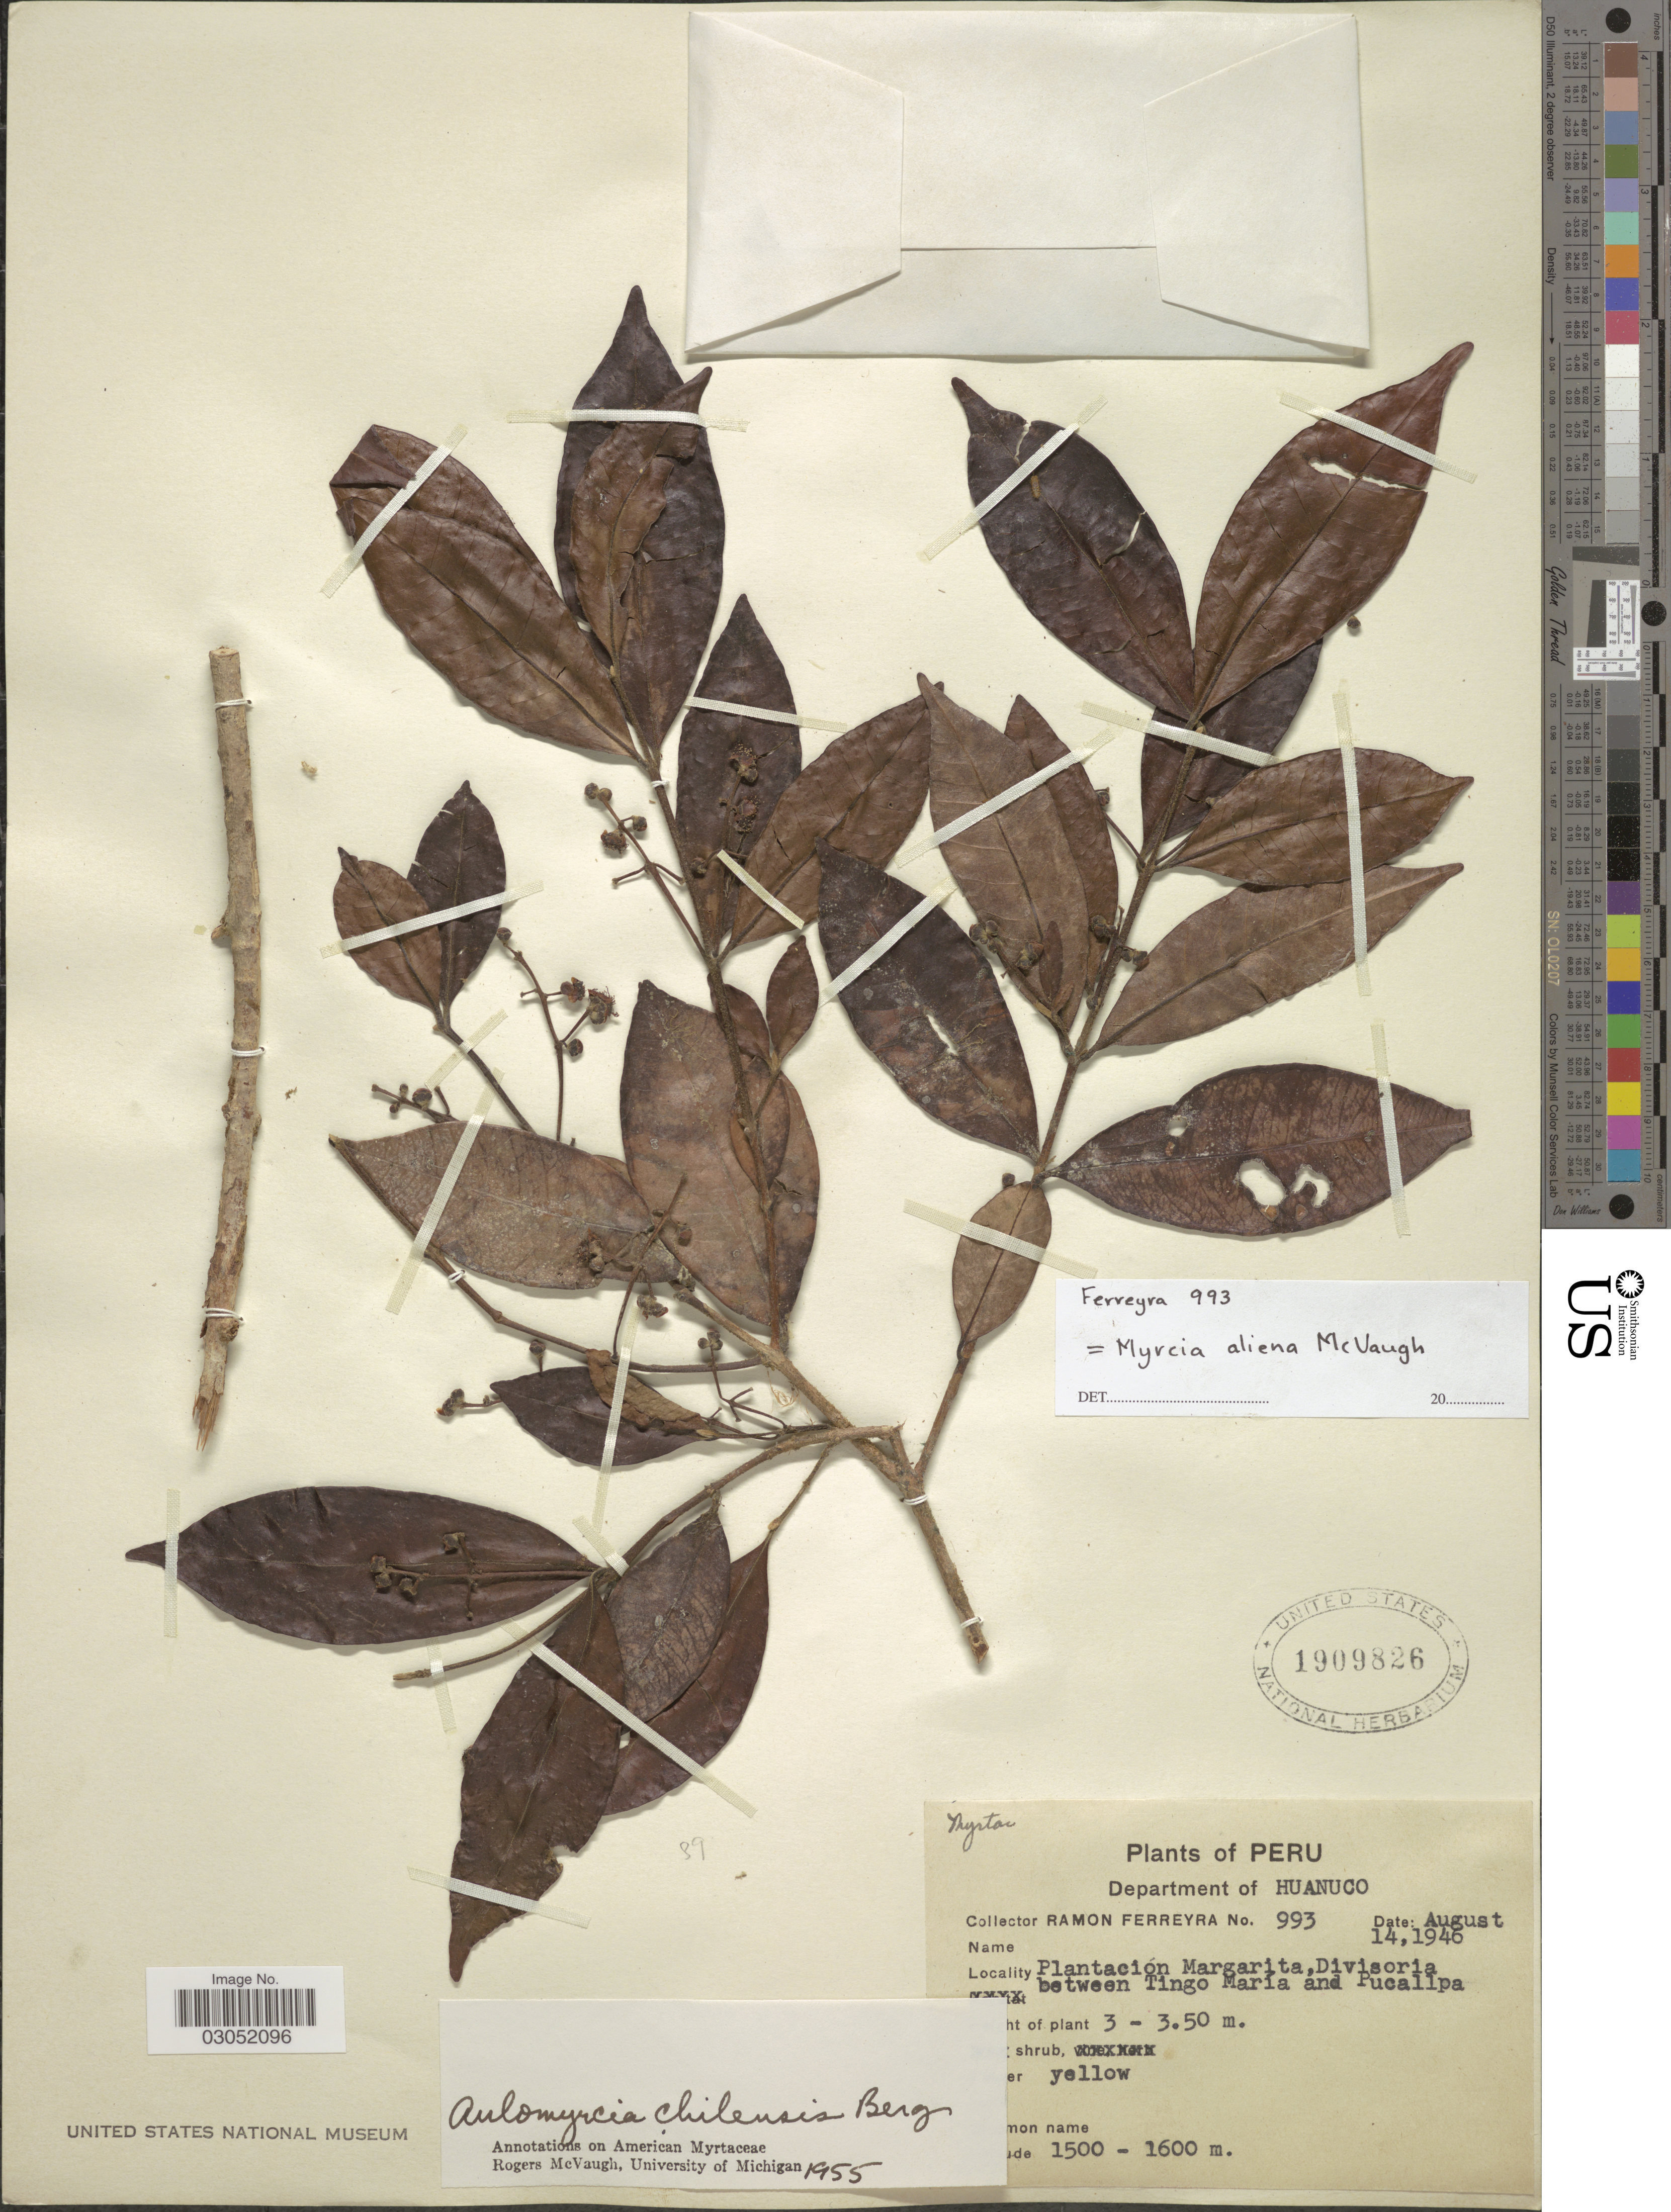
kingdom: Plantae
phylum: Tracheophyta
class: Magnoliopsida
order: Myrtales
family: Myrtaceae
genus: Myrcia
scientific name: Myrcia aliena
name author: McVaugh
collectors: R. A. Ferreyra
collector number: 993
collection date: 1946-08-14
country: Peru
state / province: Huánuco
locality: Department of Huanuco. Plantación Margarita, Divisoria between Tingo María and Pucallpa.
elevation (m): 1500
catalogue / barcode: US 1909826